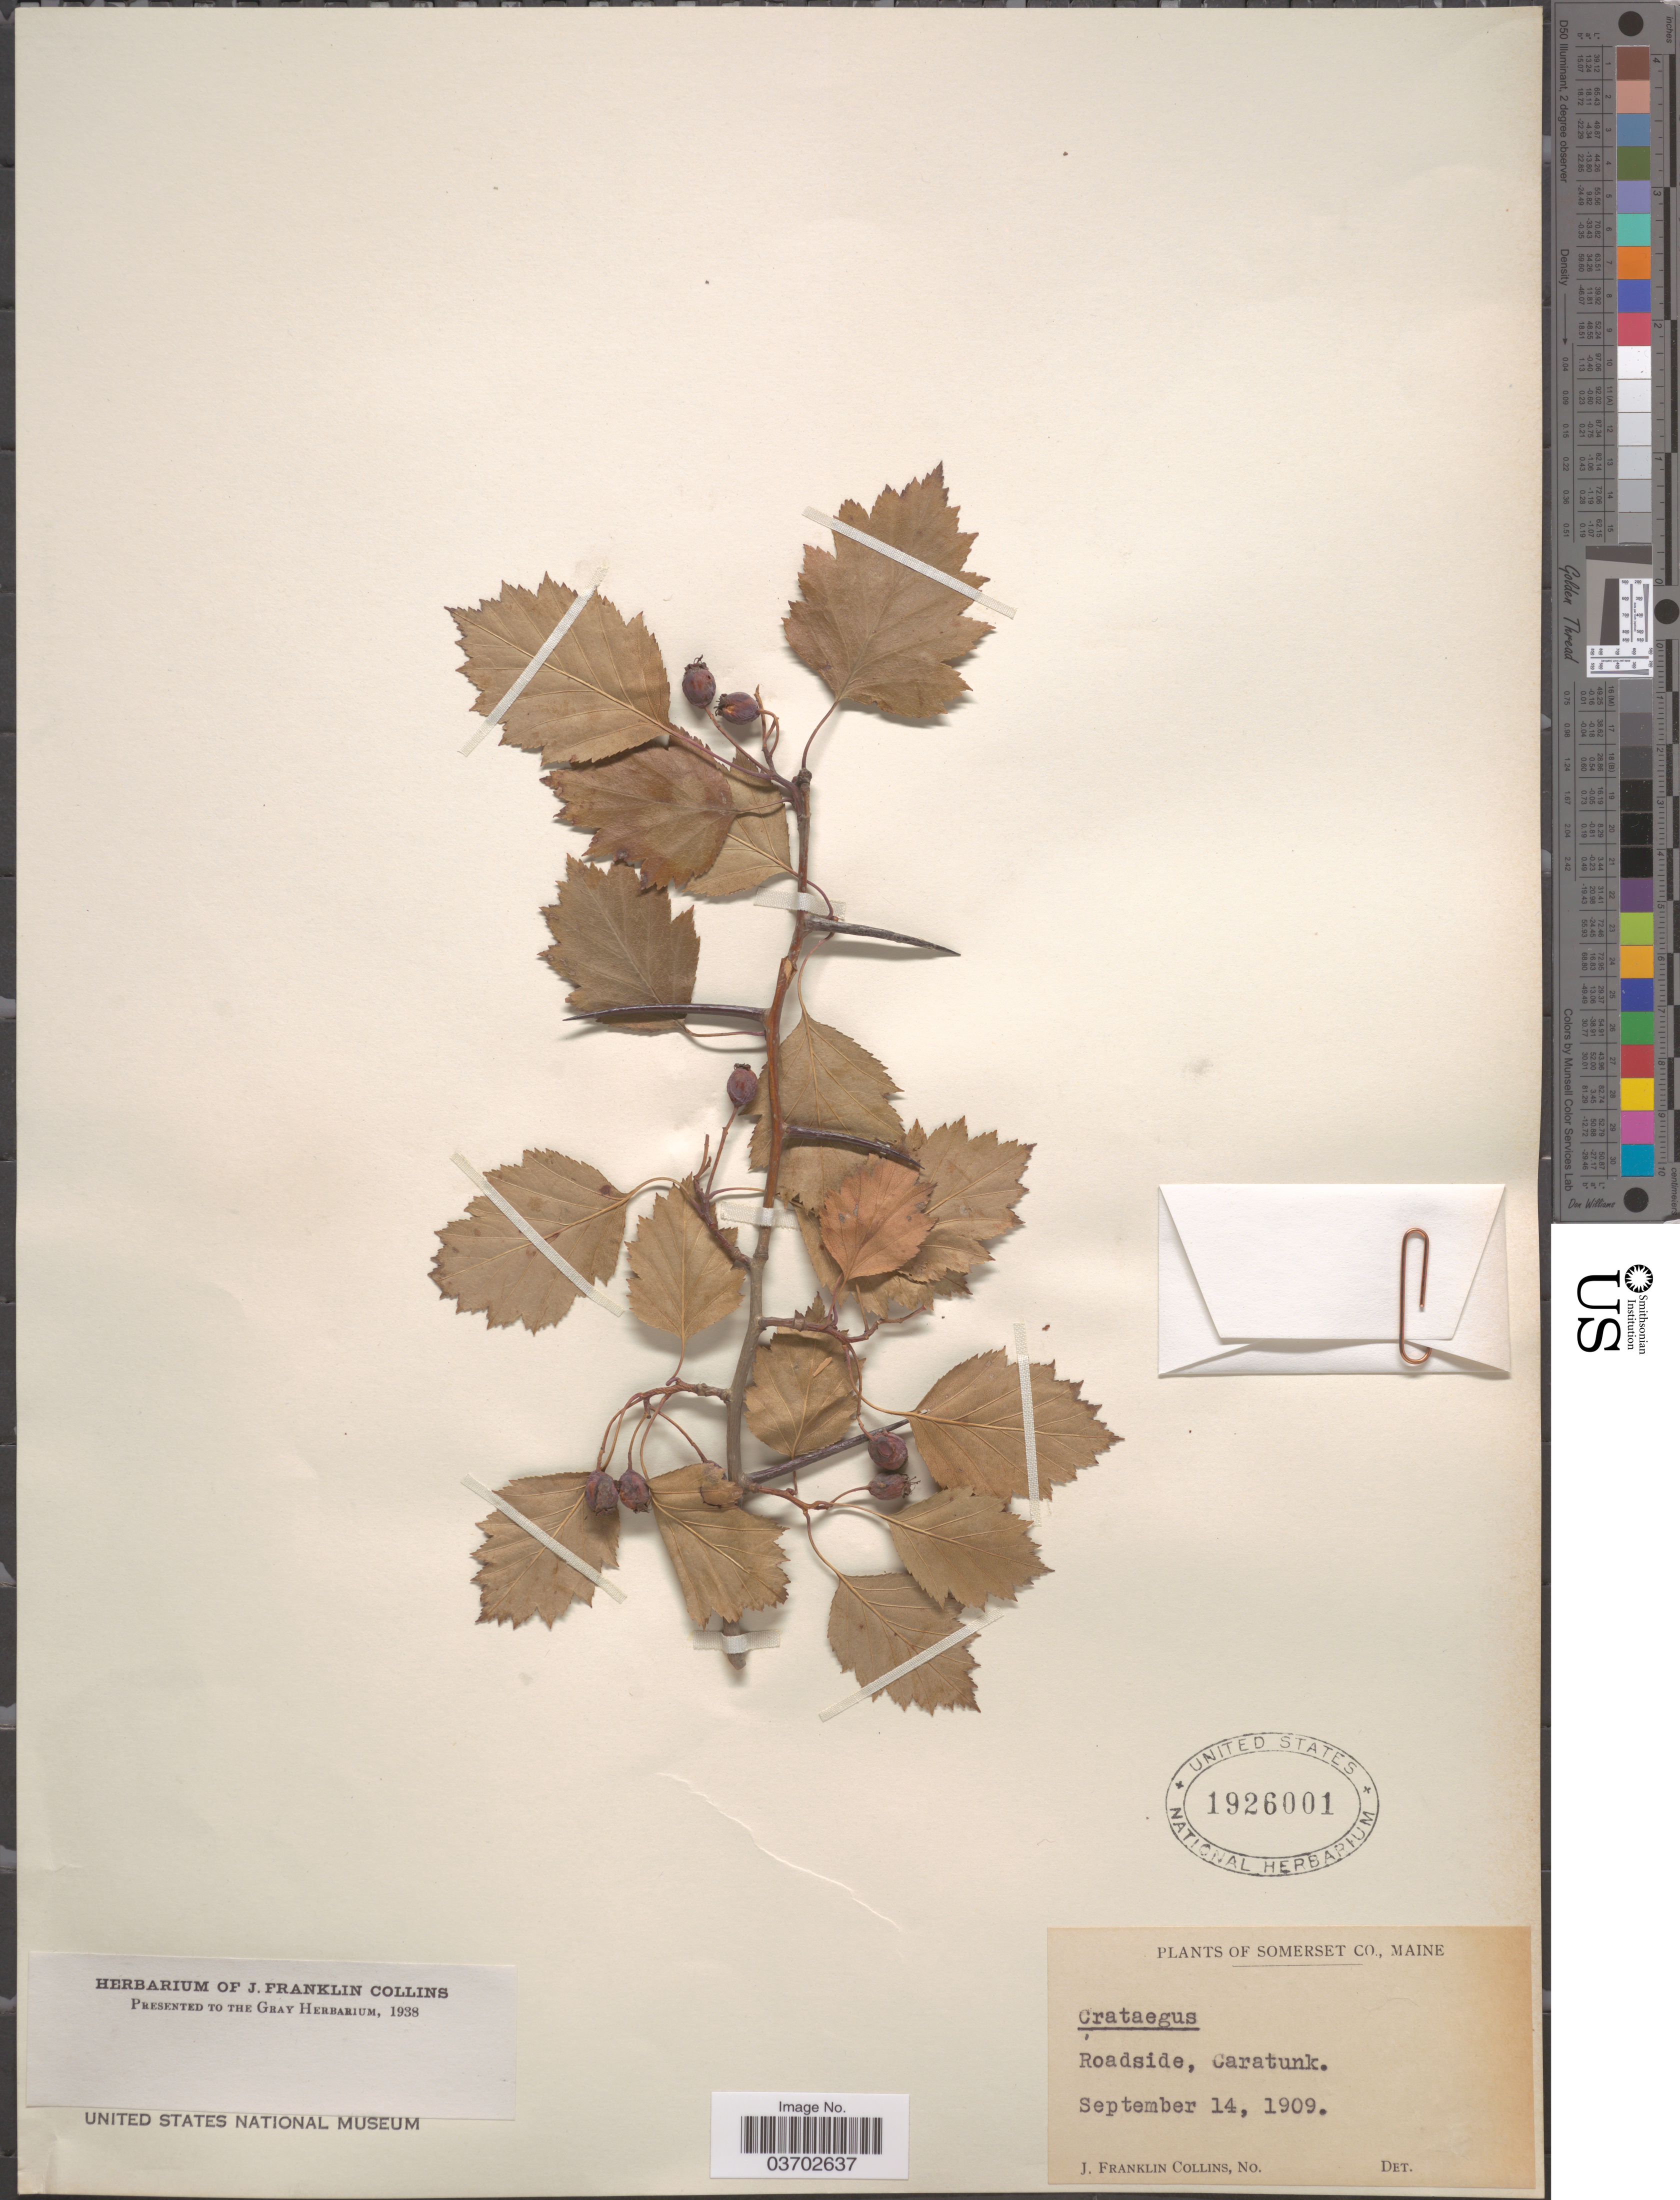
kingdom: Plantae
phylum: Tracheophyta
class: Magnoliopsida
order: Rosales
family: Rosaceae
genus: Crataegus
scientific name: Crataegus sp.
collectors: J. Collins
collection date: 1909-09-14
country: United States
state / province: Maine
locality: Roadside, Caratunk. Somerset Co.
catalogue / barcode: US 1926001